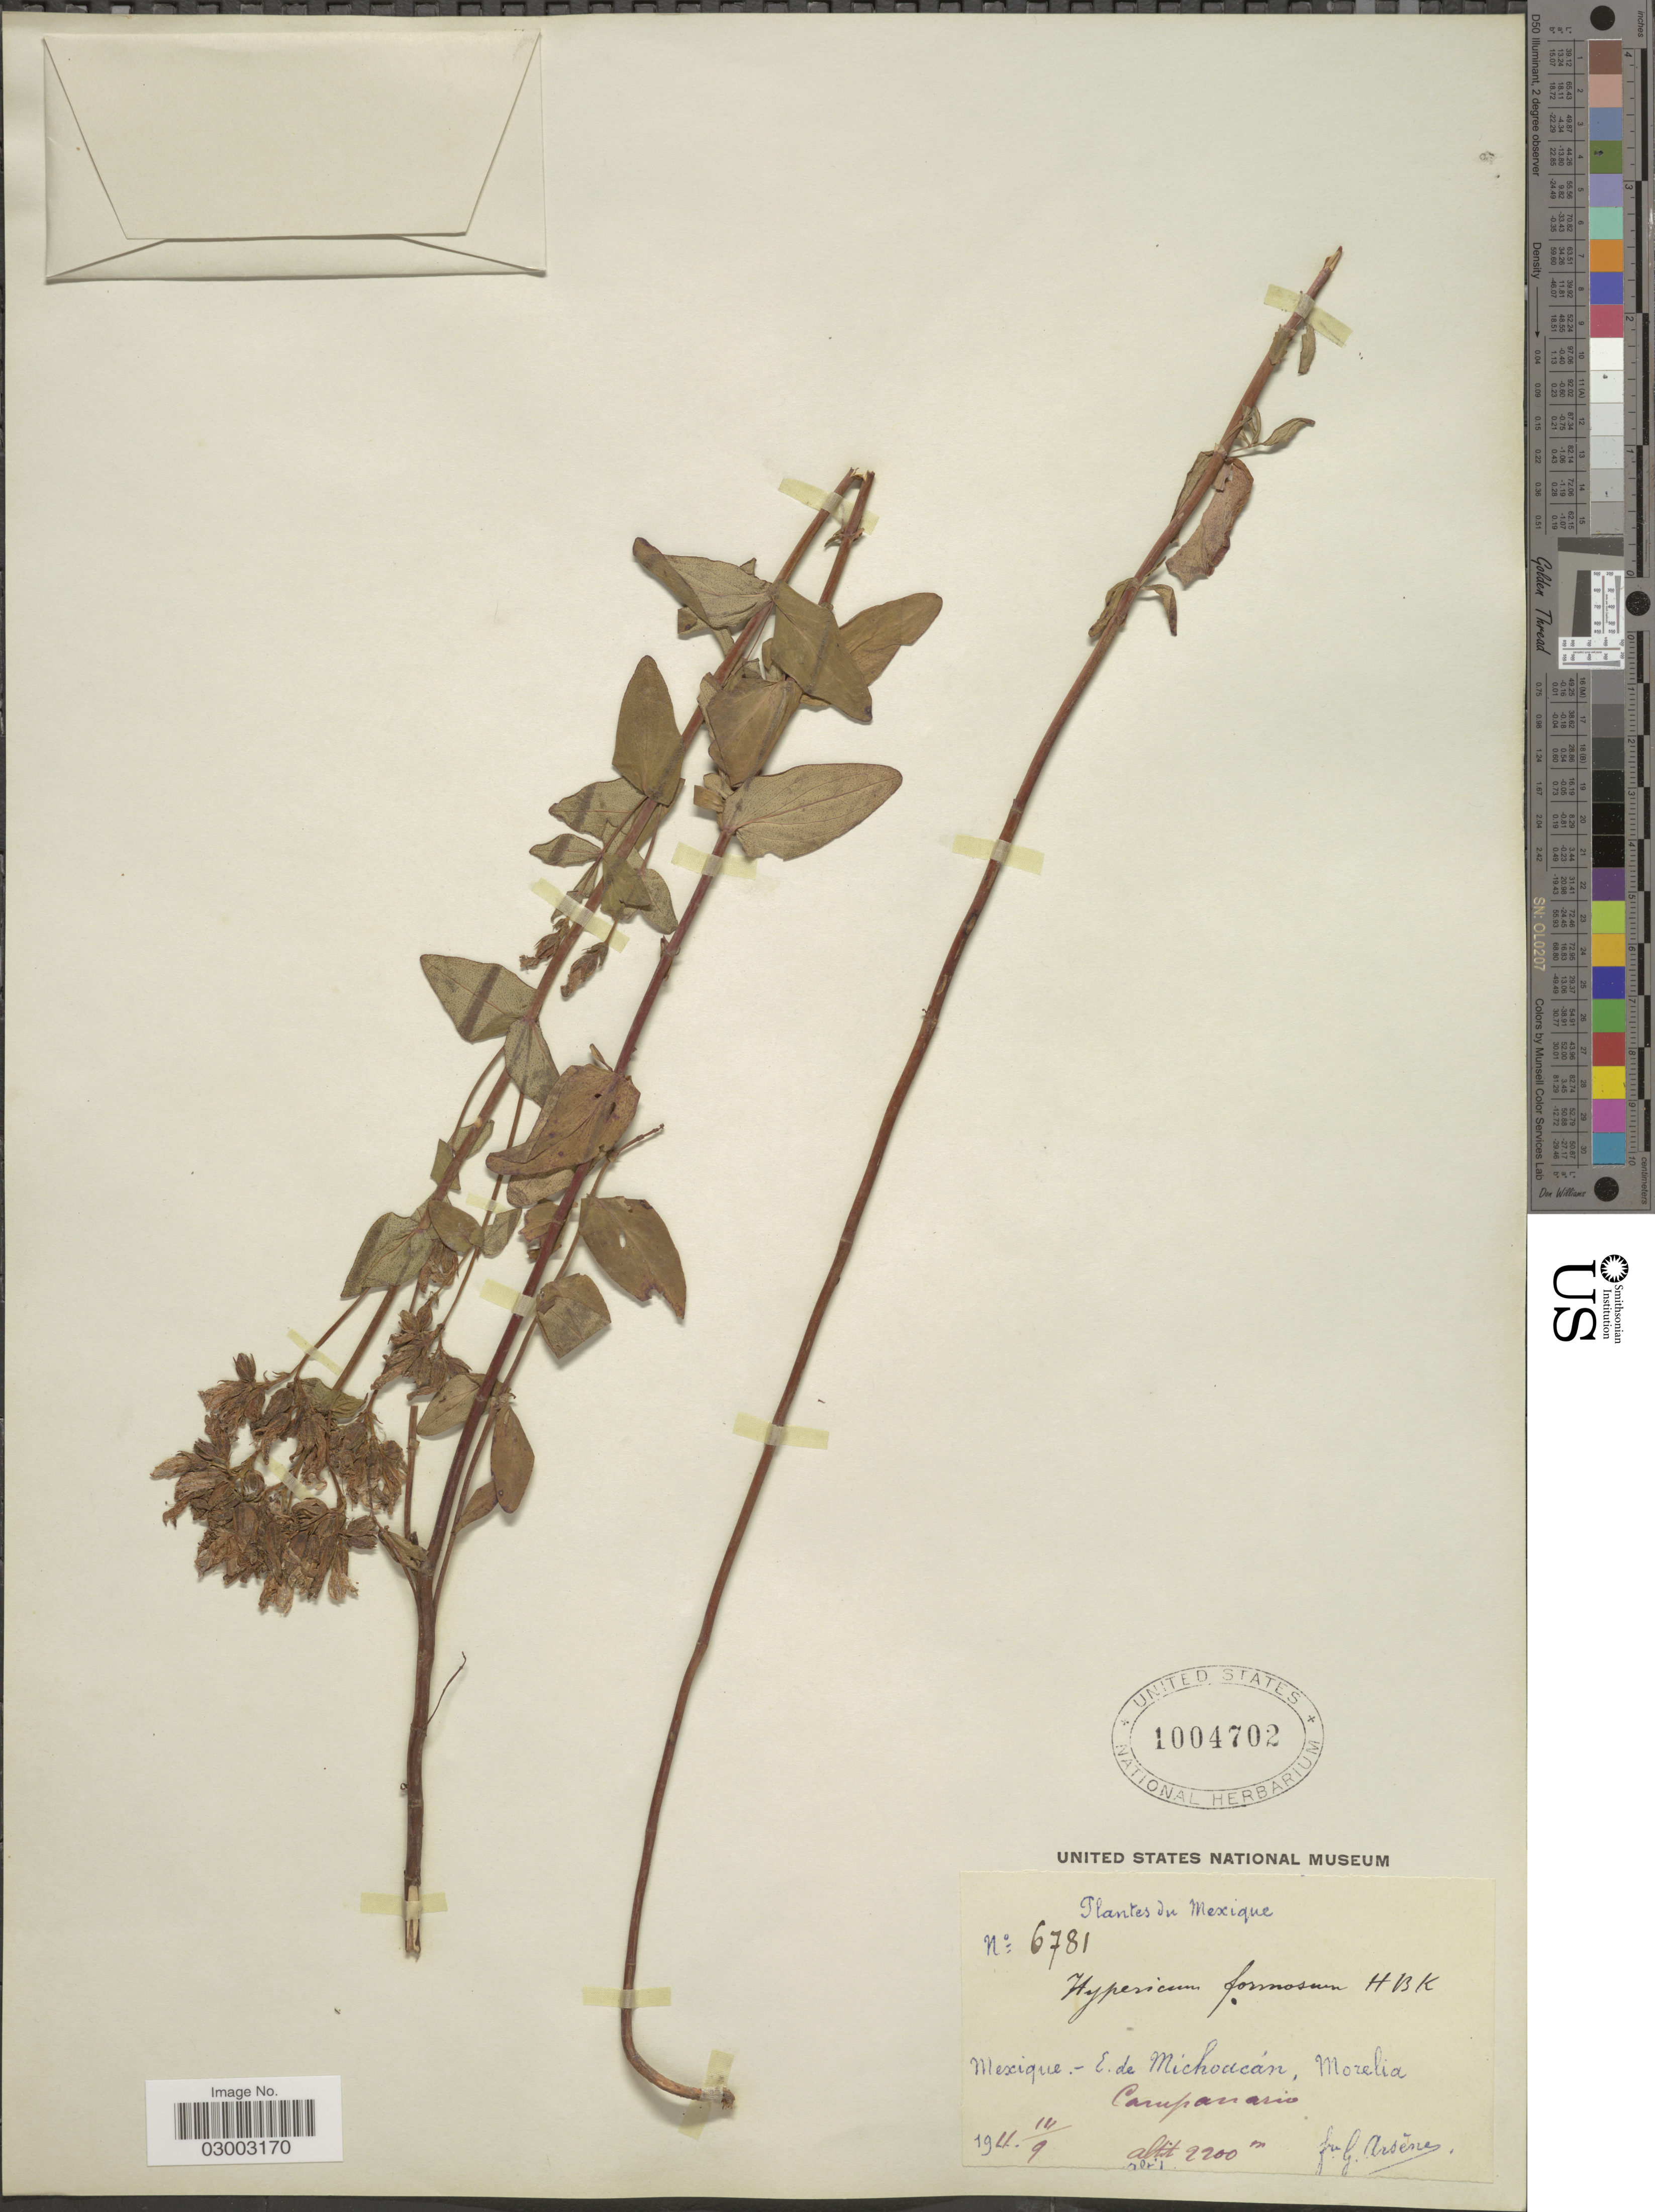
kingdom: Plantae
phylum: Tracheophyta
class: Magnoliopsida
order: Malpighiales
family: Hypericaceae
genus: Hypericum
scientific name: Hypericum formosum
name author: Kunth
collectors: Bro. G. Arsène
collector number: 6781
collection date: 1911-09-14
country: Mexico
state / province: Michoacán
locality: E. de Michoacán, Morelia, Camponario.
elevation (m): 2200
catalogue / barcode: US 1004702